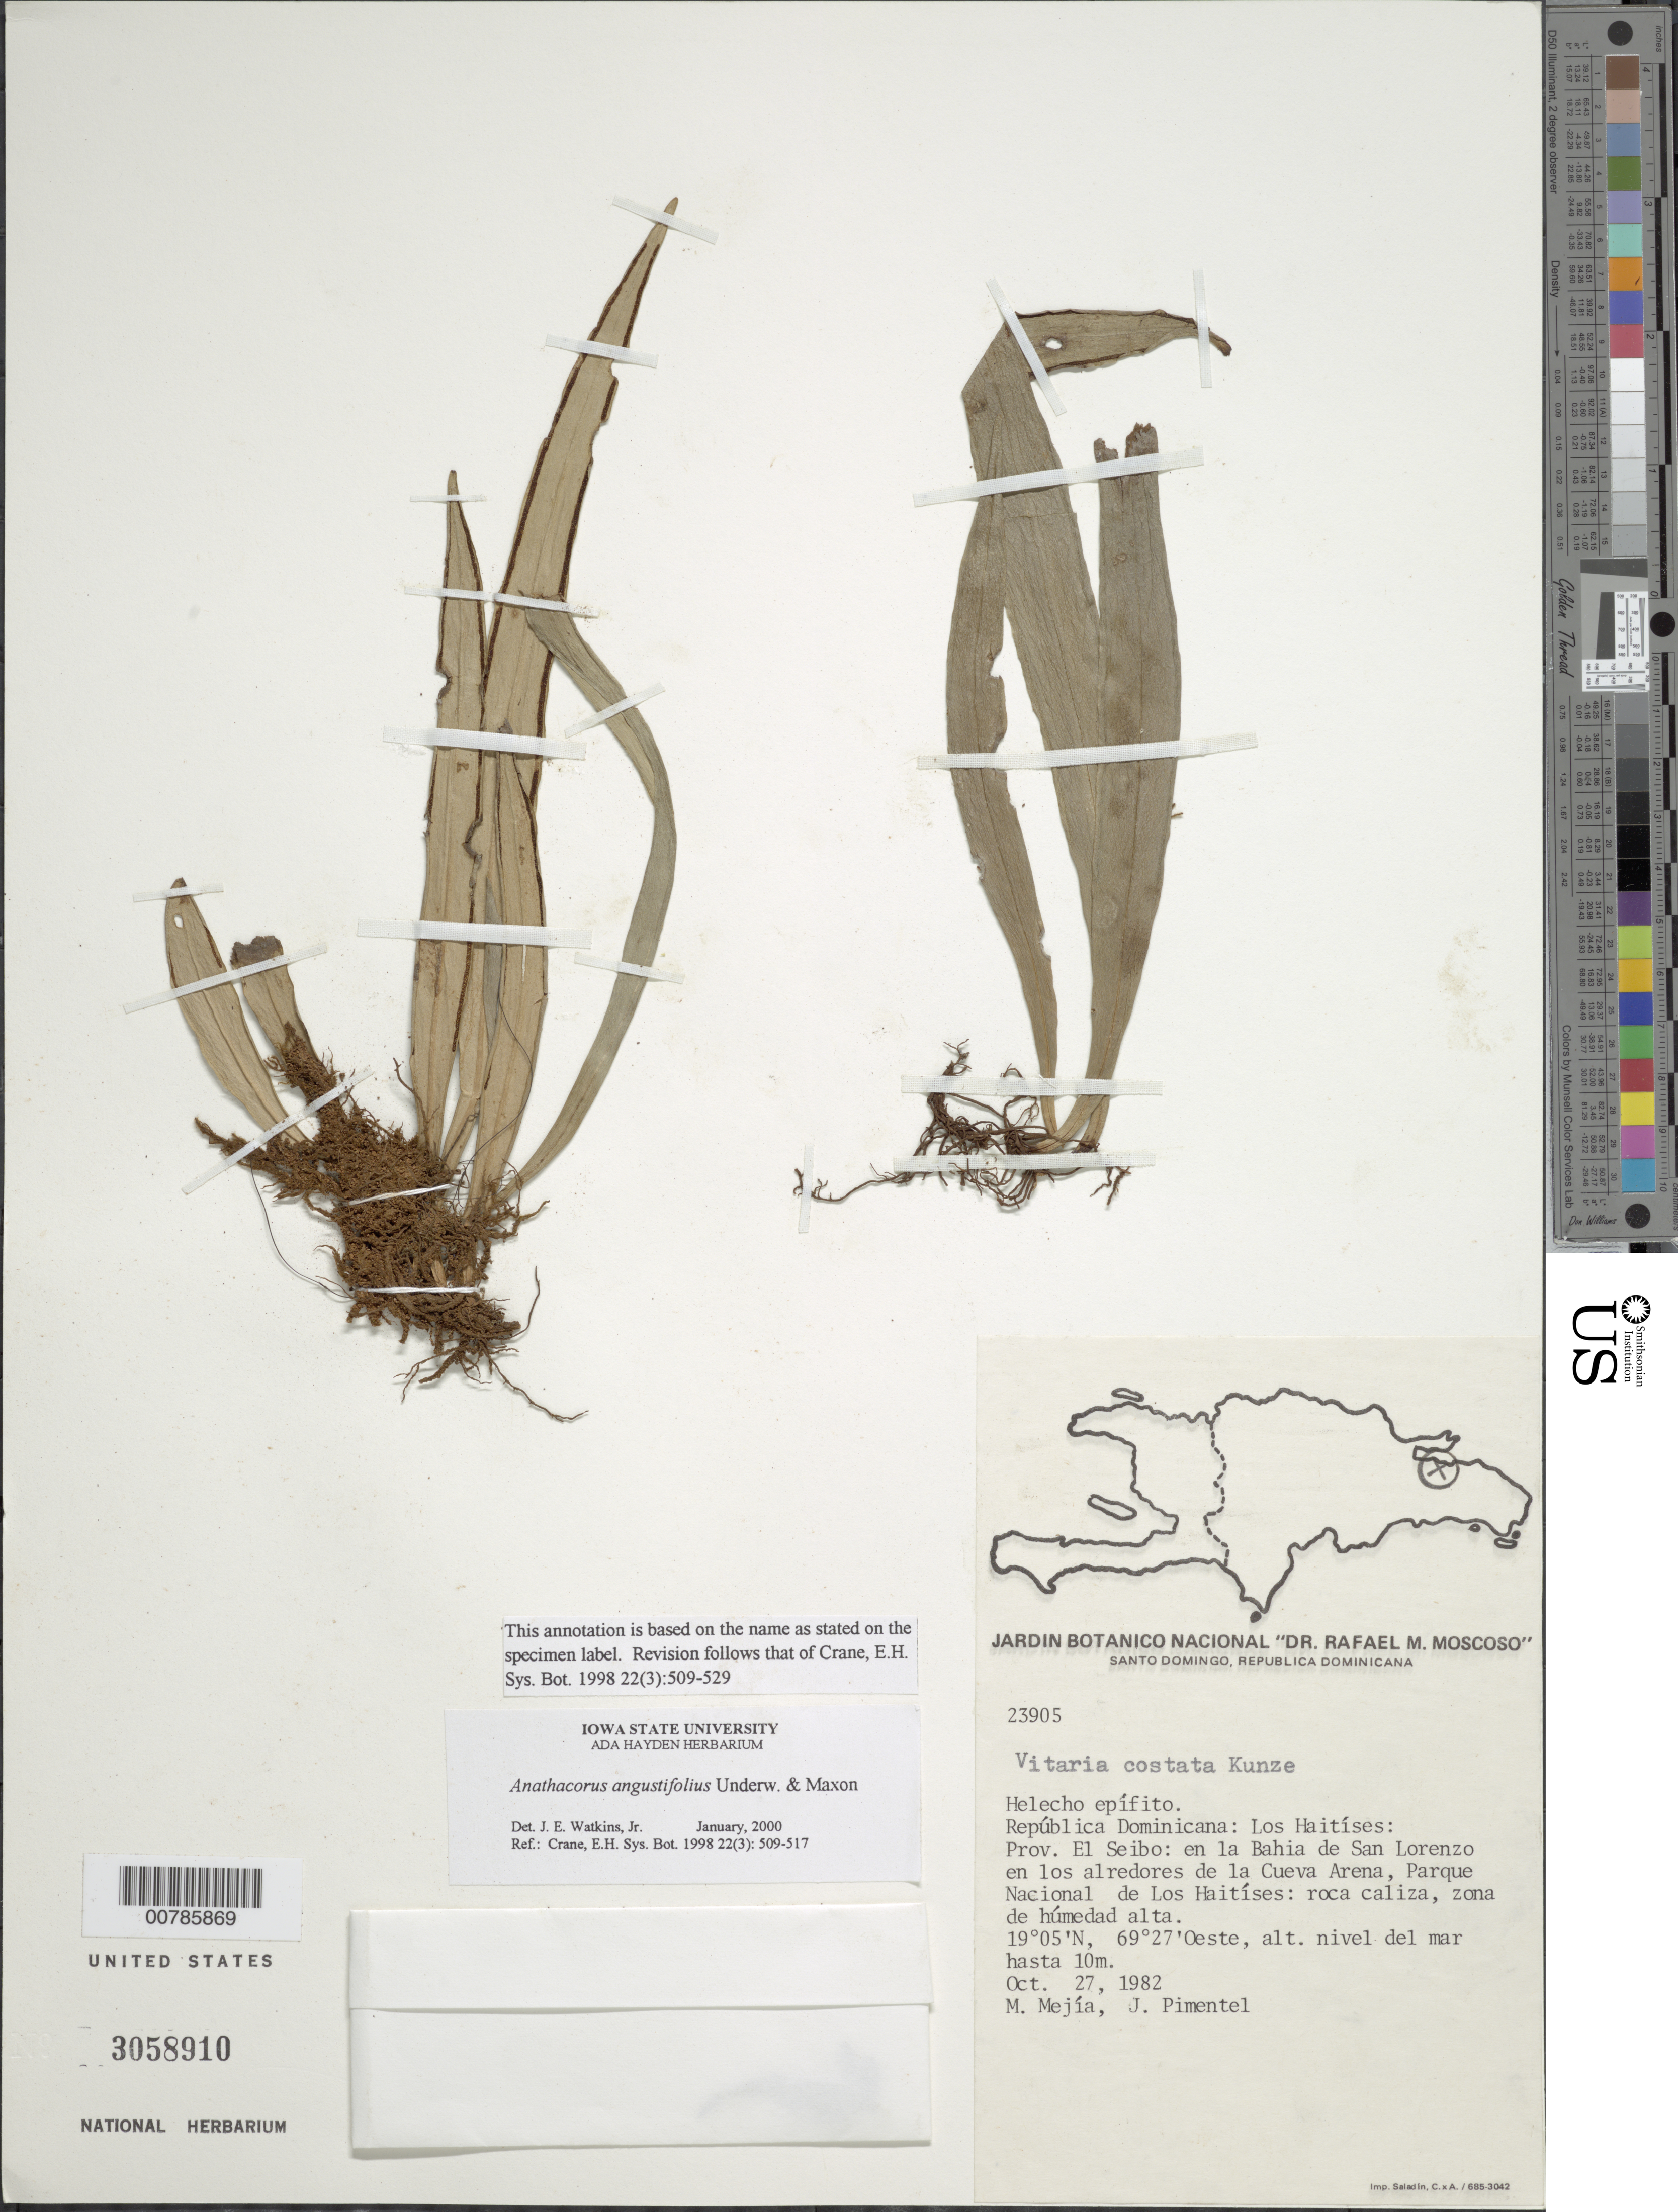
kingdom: Plantae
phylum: Tracheophyta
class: Polypodiopsida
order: Polypodiales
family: Pteridaceae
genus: Ananthacorus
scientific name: Ananthacorus angustifolius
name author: (Sw.) Underw. & Maxon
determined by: Watkins, J. E., Jr.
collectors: M. Mejia & J. Pimentel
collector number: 23905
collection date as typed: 27 Oct 1982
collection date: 1982-10-27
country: Dominican Republic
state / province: El Seibo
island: Hispaniola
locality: Los Haitíses, Bahia de San Lorenzo, Cueva Arena, Parque Nacional de Los Haitíses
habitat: roca caliza, zona de húmedad alta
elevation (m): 0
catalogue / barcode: US 3058910